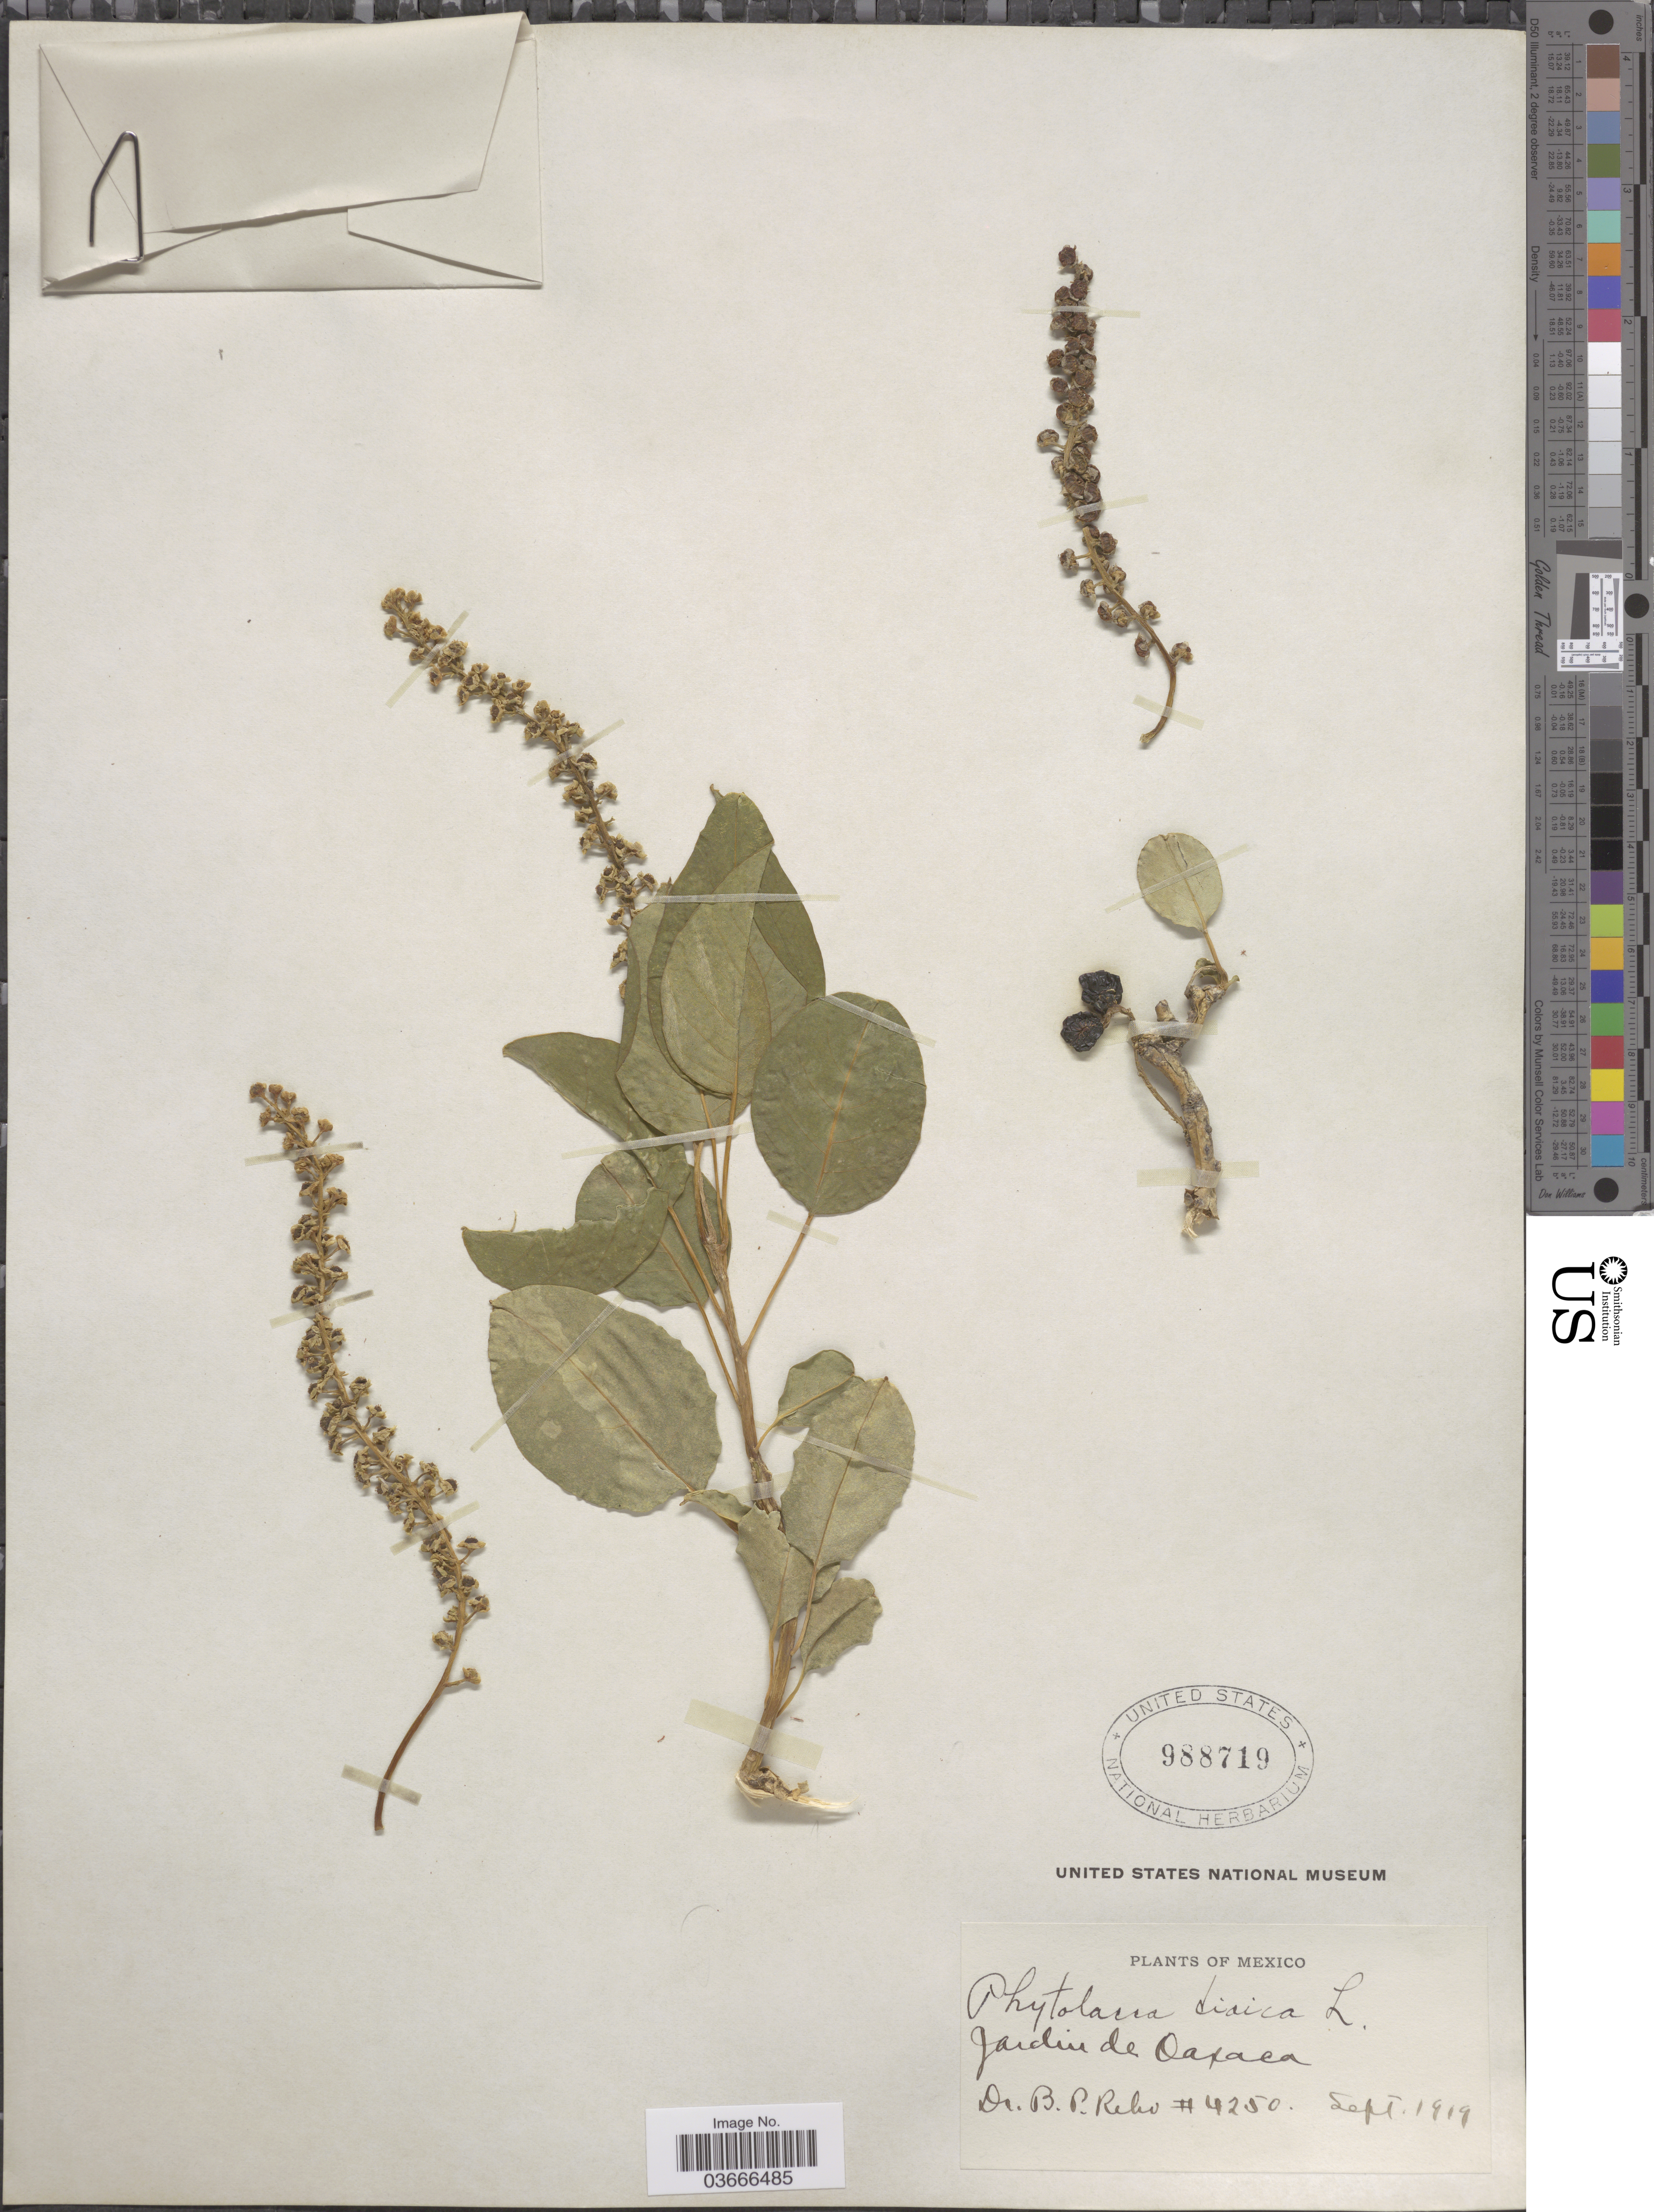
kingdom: Plantae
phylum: Tracheophyta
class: Magnoliopsida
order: Caryophyllales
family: Phytolaccaceae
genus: Phytolacca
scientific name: Phytolacca dioica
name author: L.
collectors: B. P. Reko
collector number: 4250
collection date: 1919-09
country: Mexico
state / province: Oaxaca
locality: Jardin de Oaxaca.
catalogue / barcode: US 988719